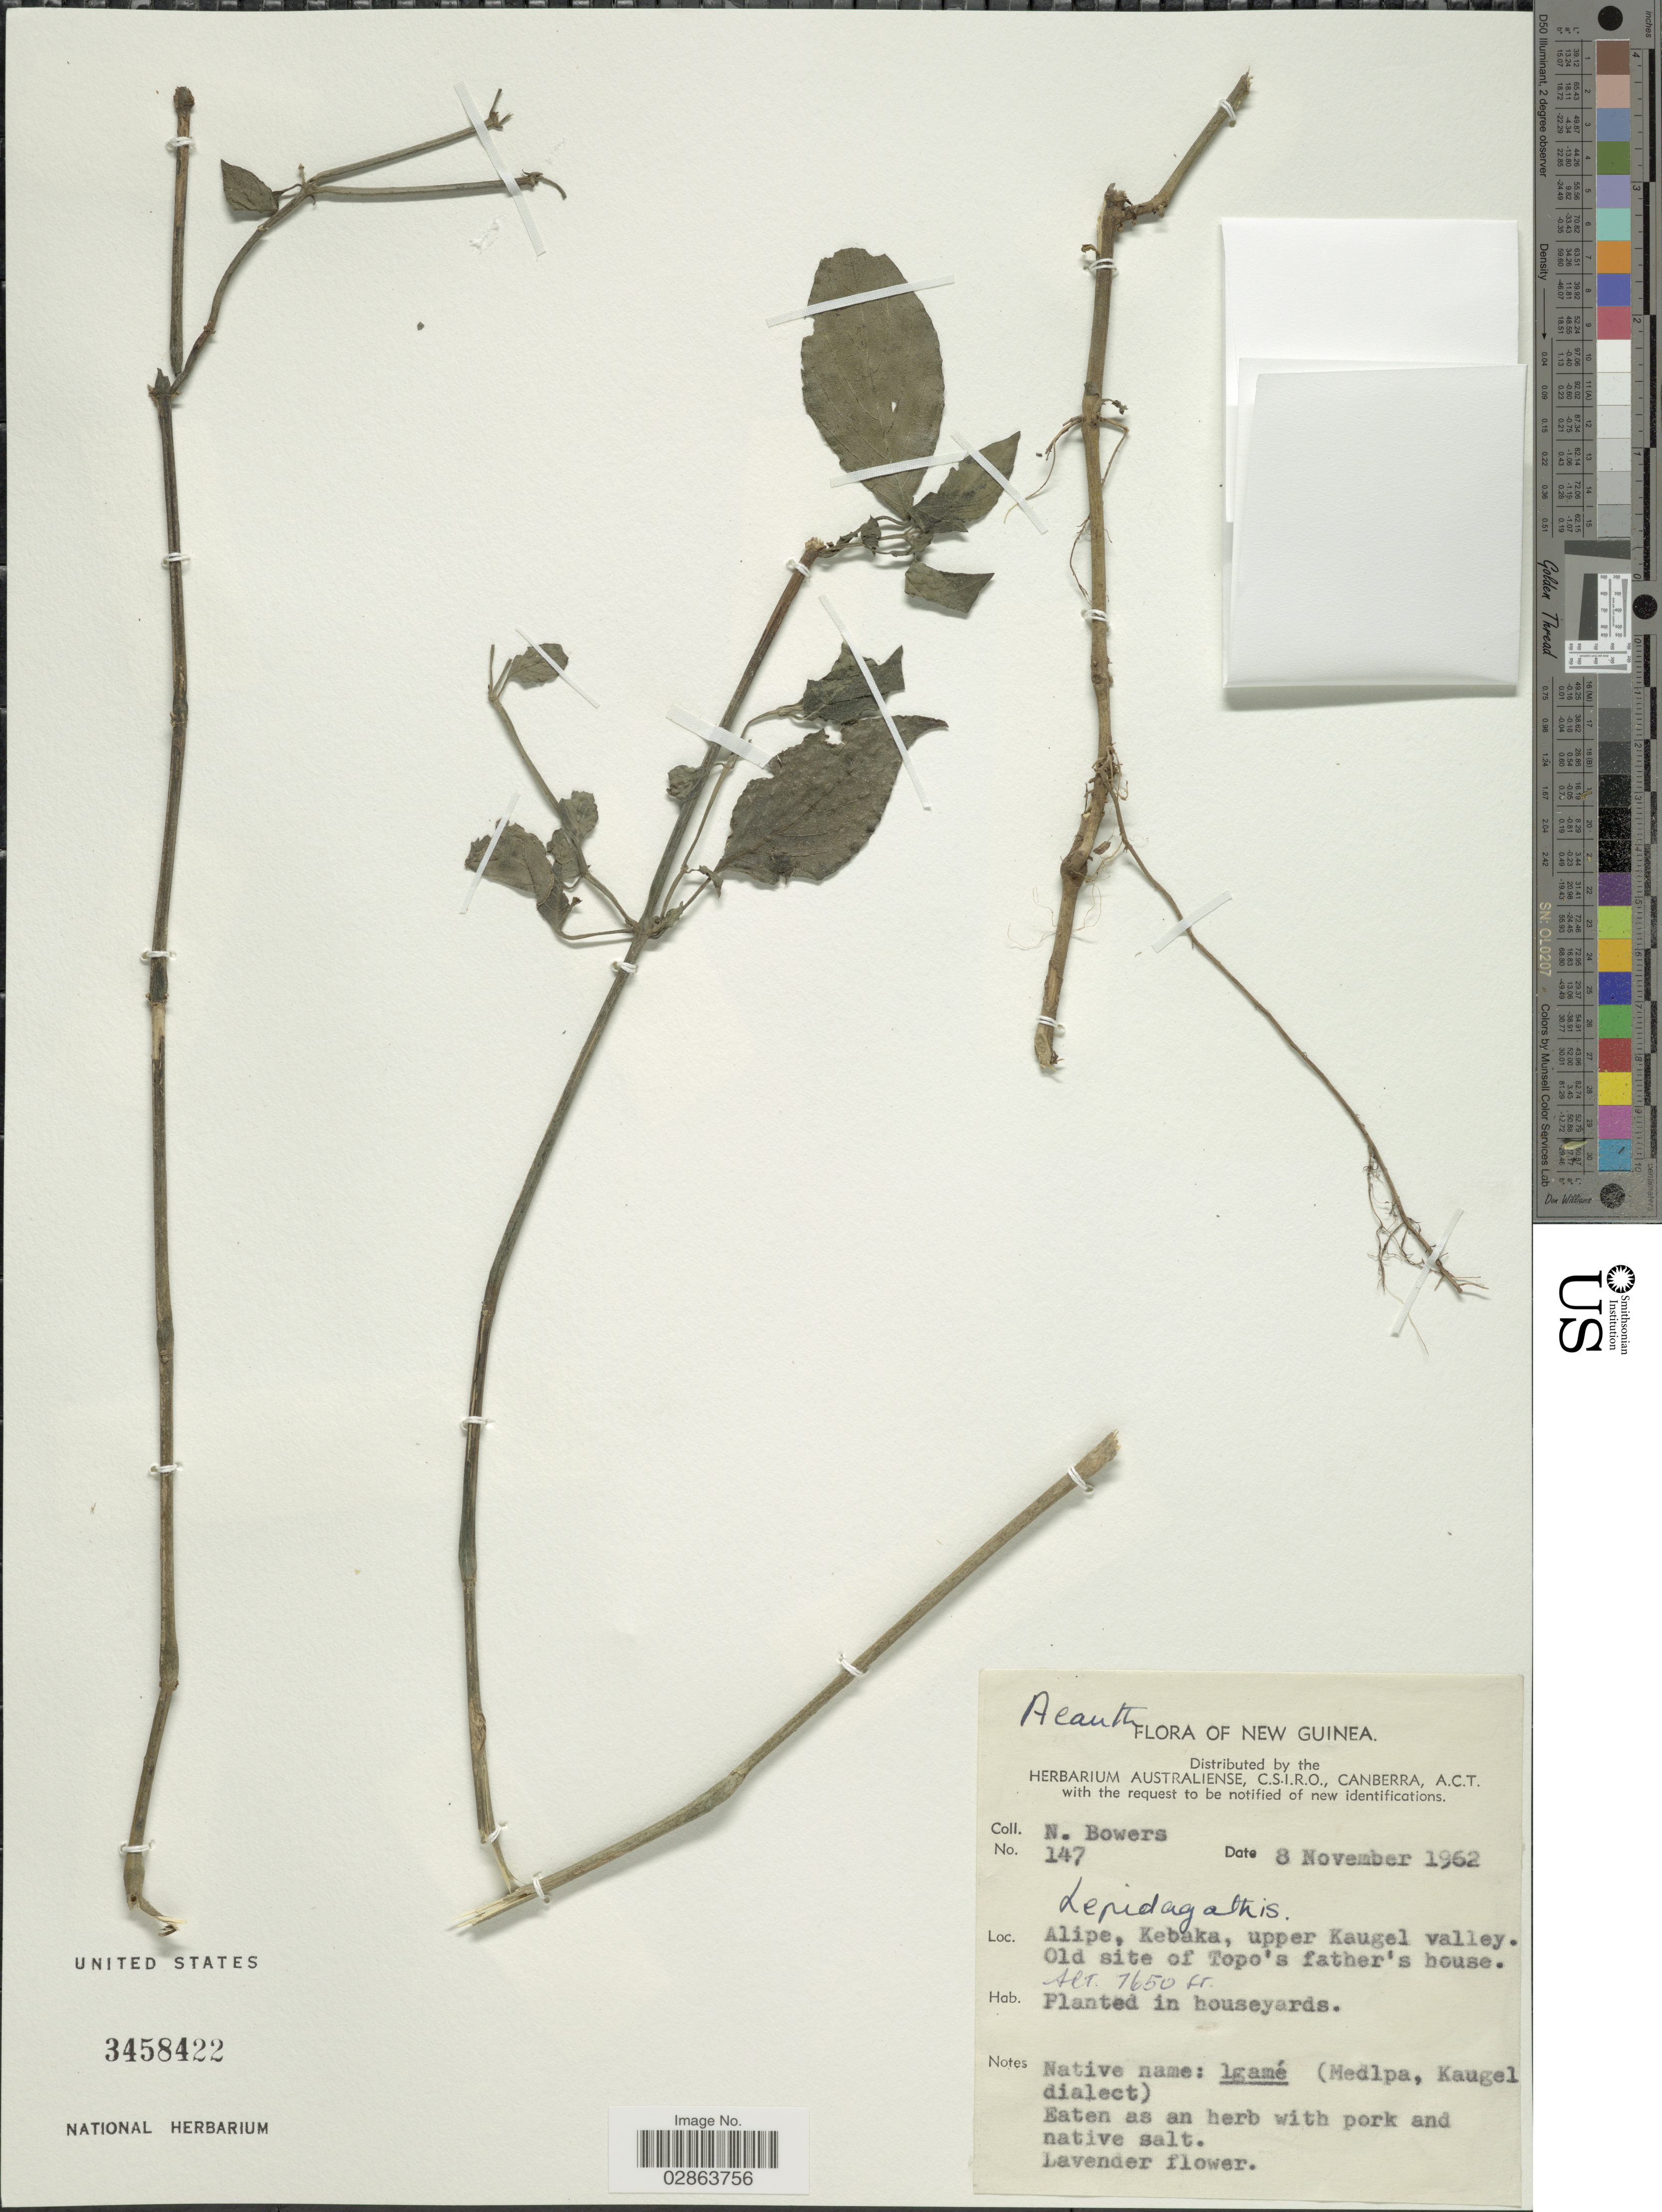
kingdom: Plantae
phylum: Tracheophyta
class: Magnoliopsida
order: Lamiales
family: Acanthaceae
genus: Lepidagathis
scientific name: Lepidagathis sp.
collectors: N. Bowers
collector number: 147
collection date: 1962-11-08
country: Papua New Guinea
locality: New Guinea, Alipe, Kebaka, upper Kaugel valley, Old site of Topo's father's house.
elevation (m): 503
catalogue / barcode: US 3458422